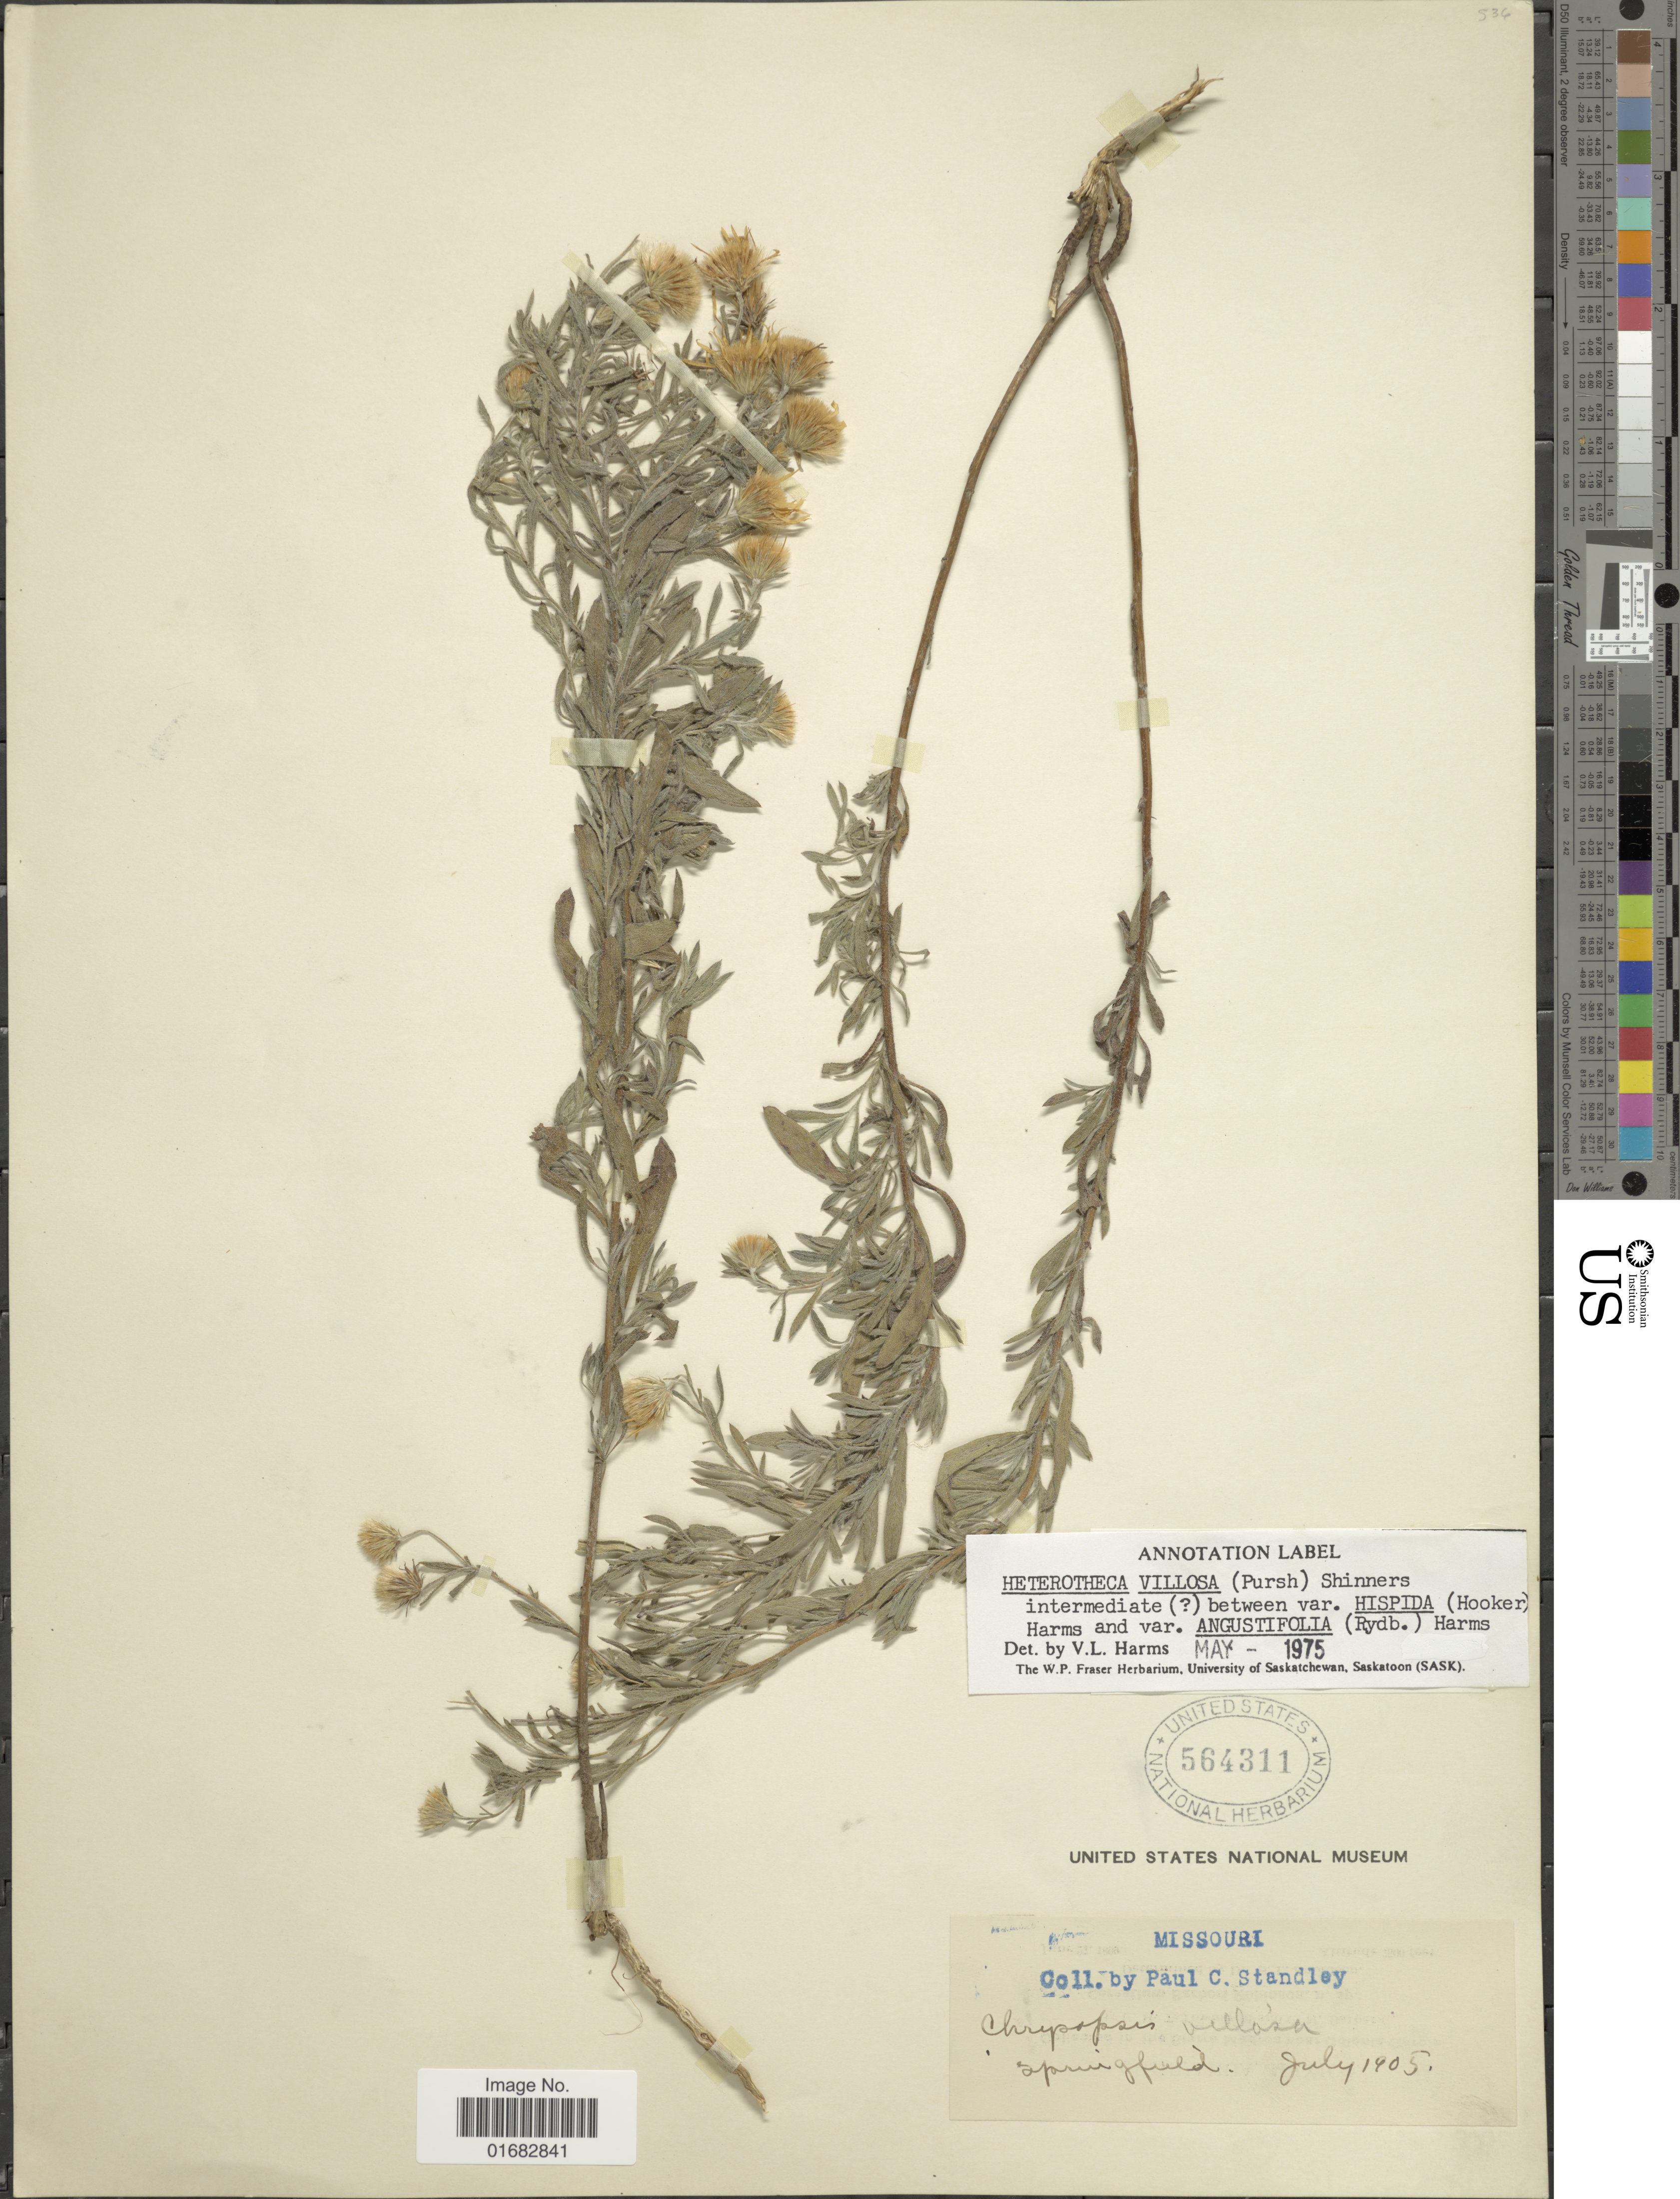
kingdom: Plantae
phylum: Tracheophyta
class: Magnoliopsida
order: Asterales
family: Asteraceae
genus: Heterotheca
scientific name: Heterotheca villosa var. hispida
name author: (Hook.) V.L. Harms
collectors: P. C. Standley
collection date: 1905-07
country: United States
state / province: Missouri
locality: Springfield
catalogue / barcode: US 564311